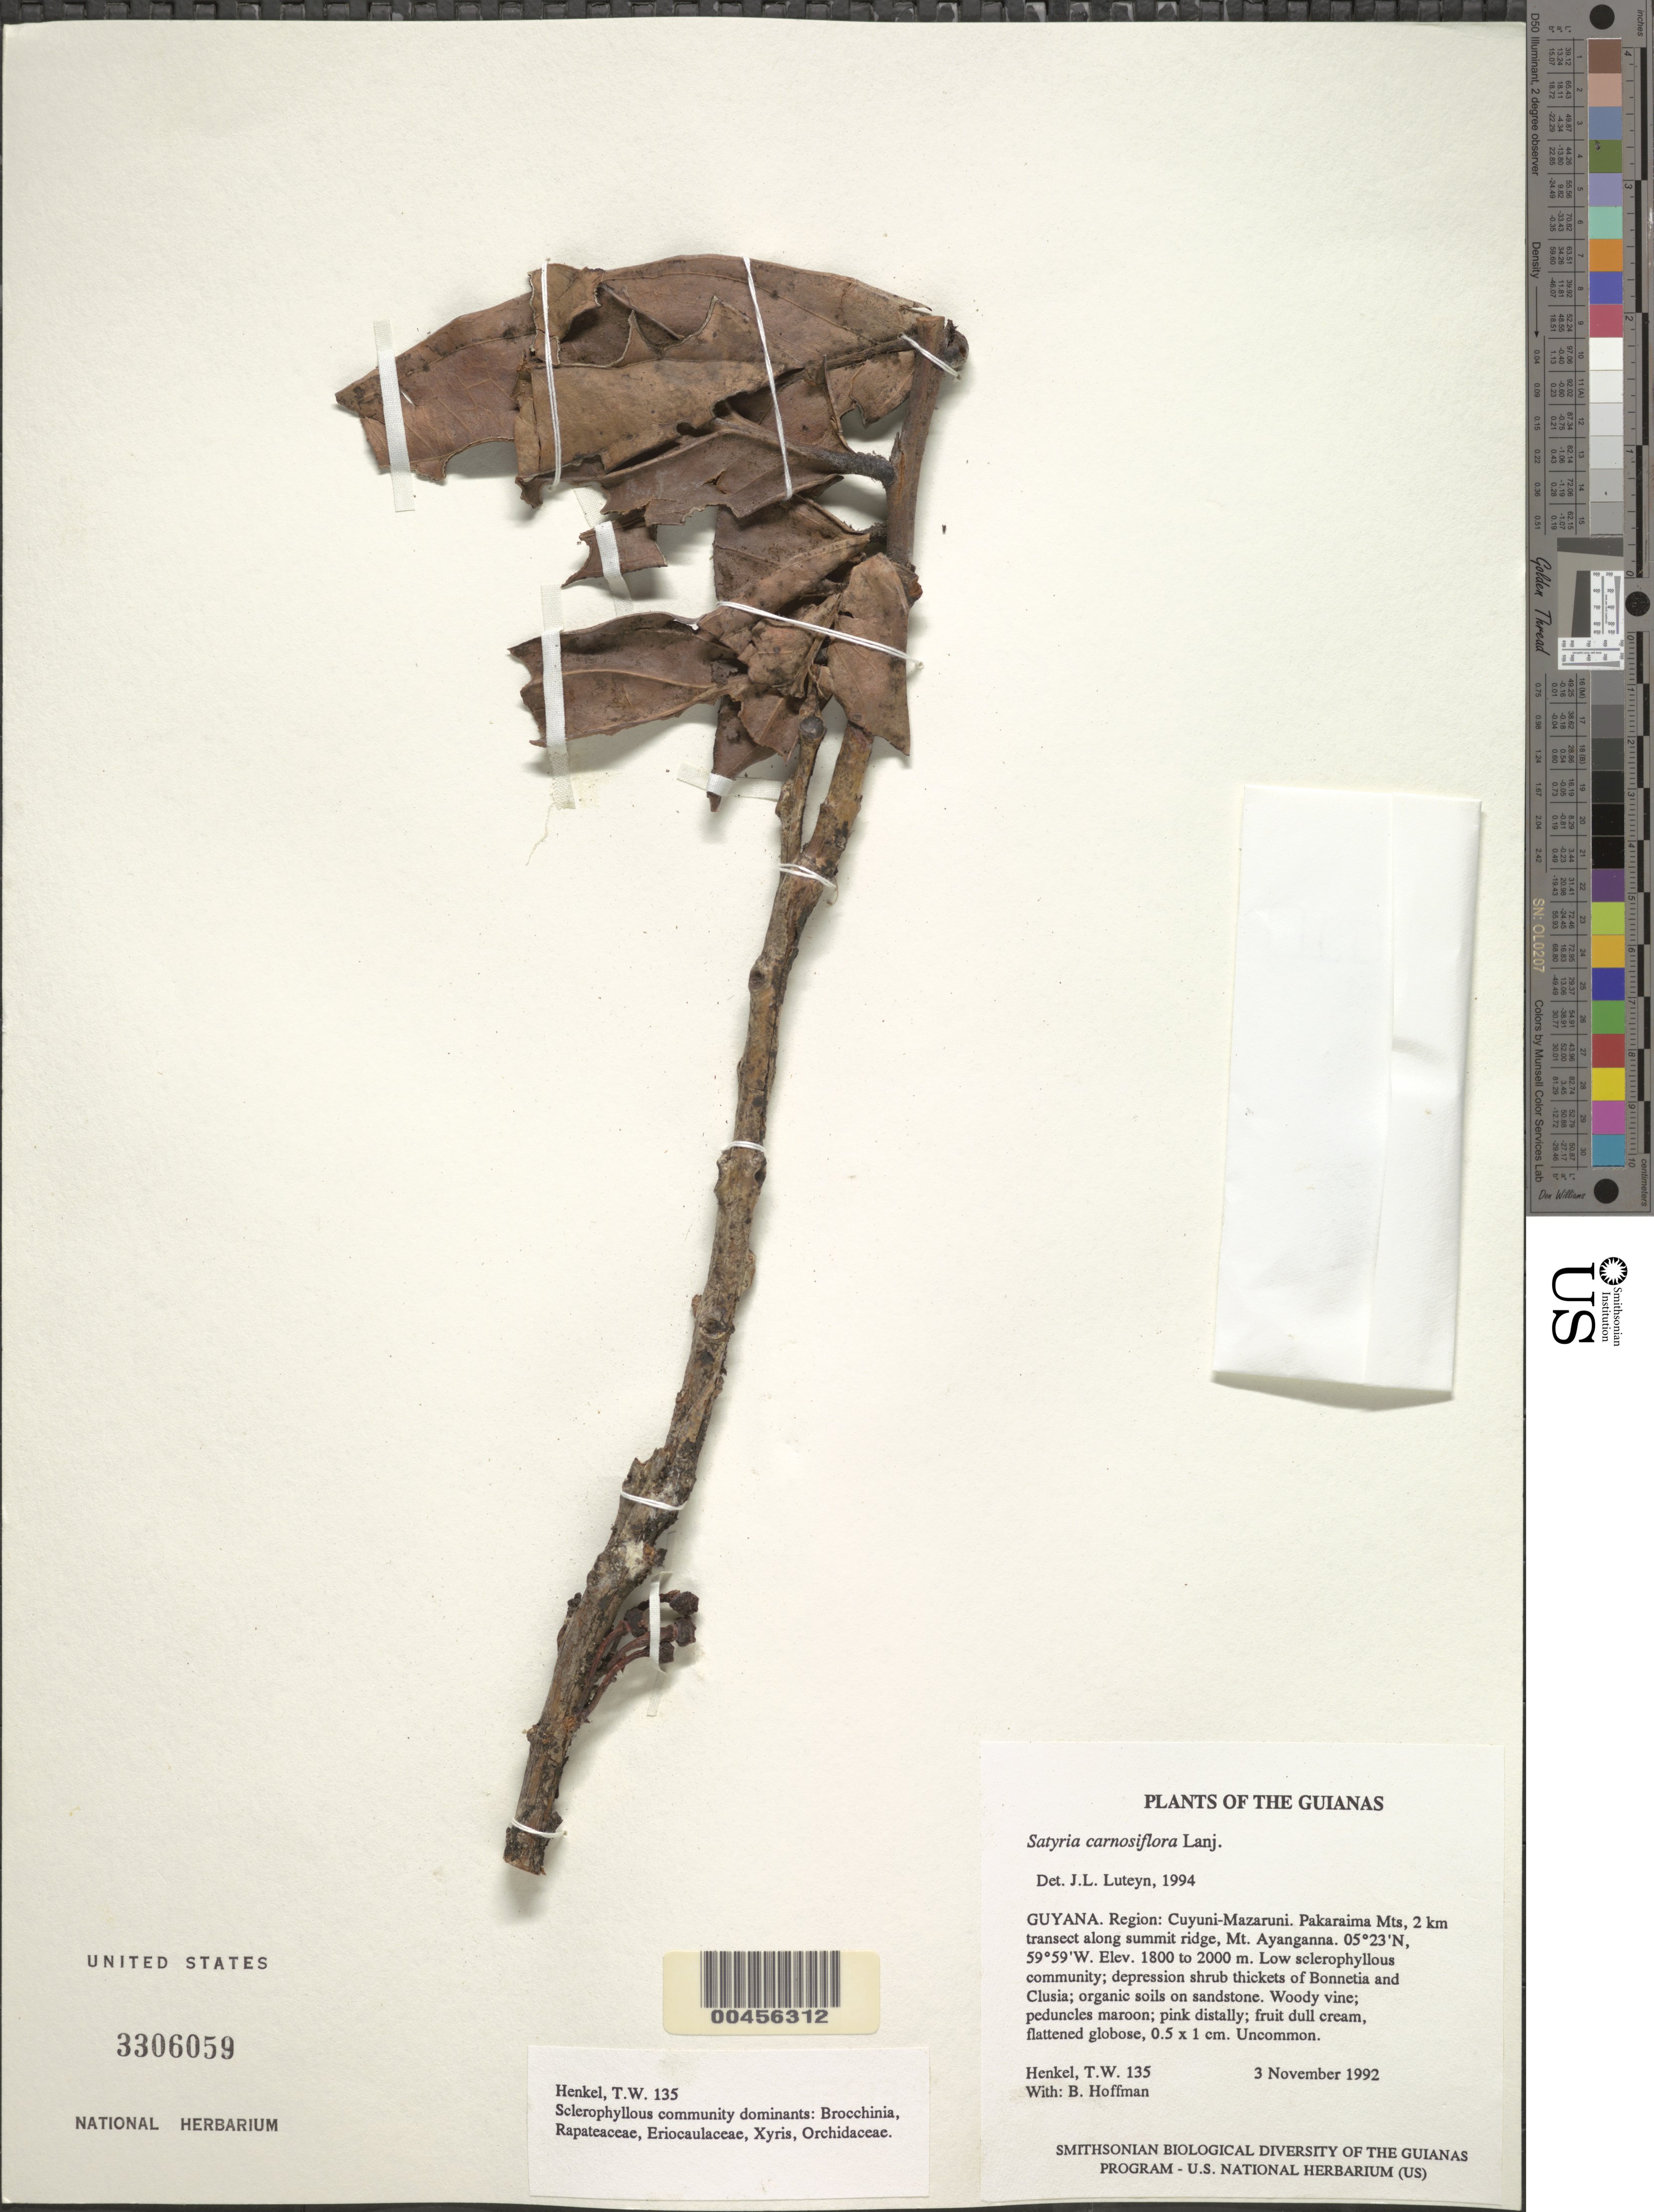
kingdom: Plantae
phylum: Tracheophyta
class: Magnoliopsida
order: Ericales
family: Ericaceae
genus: Satyria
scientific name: Satyria carnosiflora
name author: Lanj.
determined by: Luteyn, J. L.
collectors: T. Henkel & B. Hoffman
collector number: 135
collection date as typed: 3 November 1992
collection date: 1992-11-03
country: Guyana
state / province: Cuyuni-Mazaruni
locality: Pakaraima Mts, 2 km transect along summit ridge, Mt. Ayanganna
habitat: Low sclerophyllous community; depression shrub thickets of Bonnetia and Clusia; organic soils on sandstone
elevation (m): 1800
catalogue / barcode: US 3306059